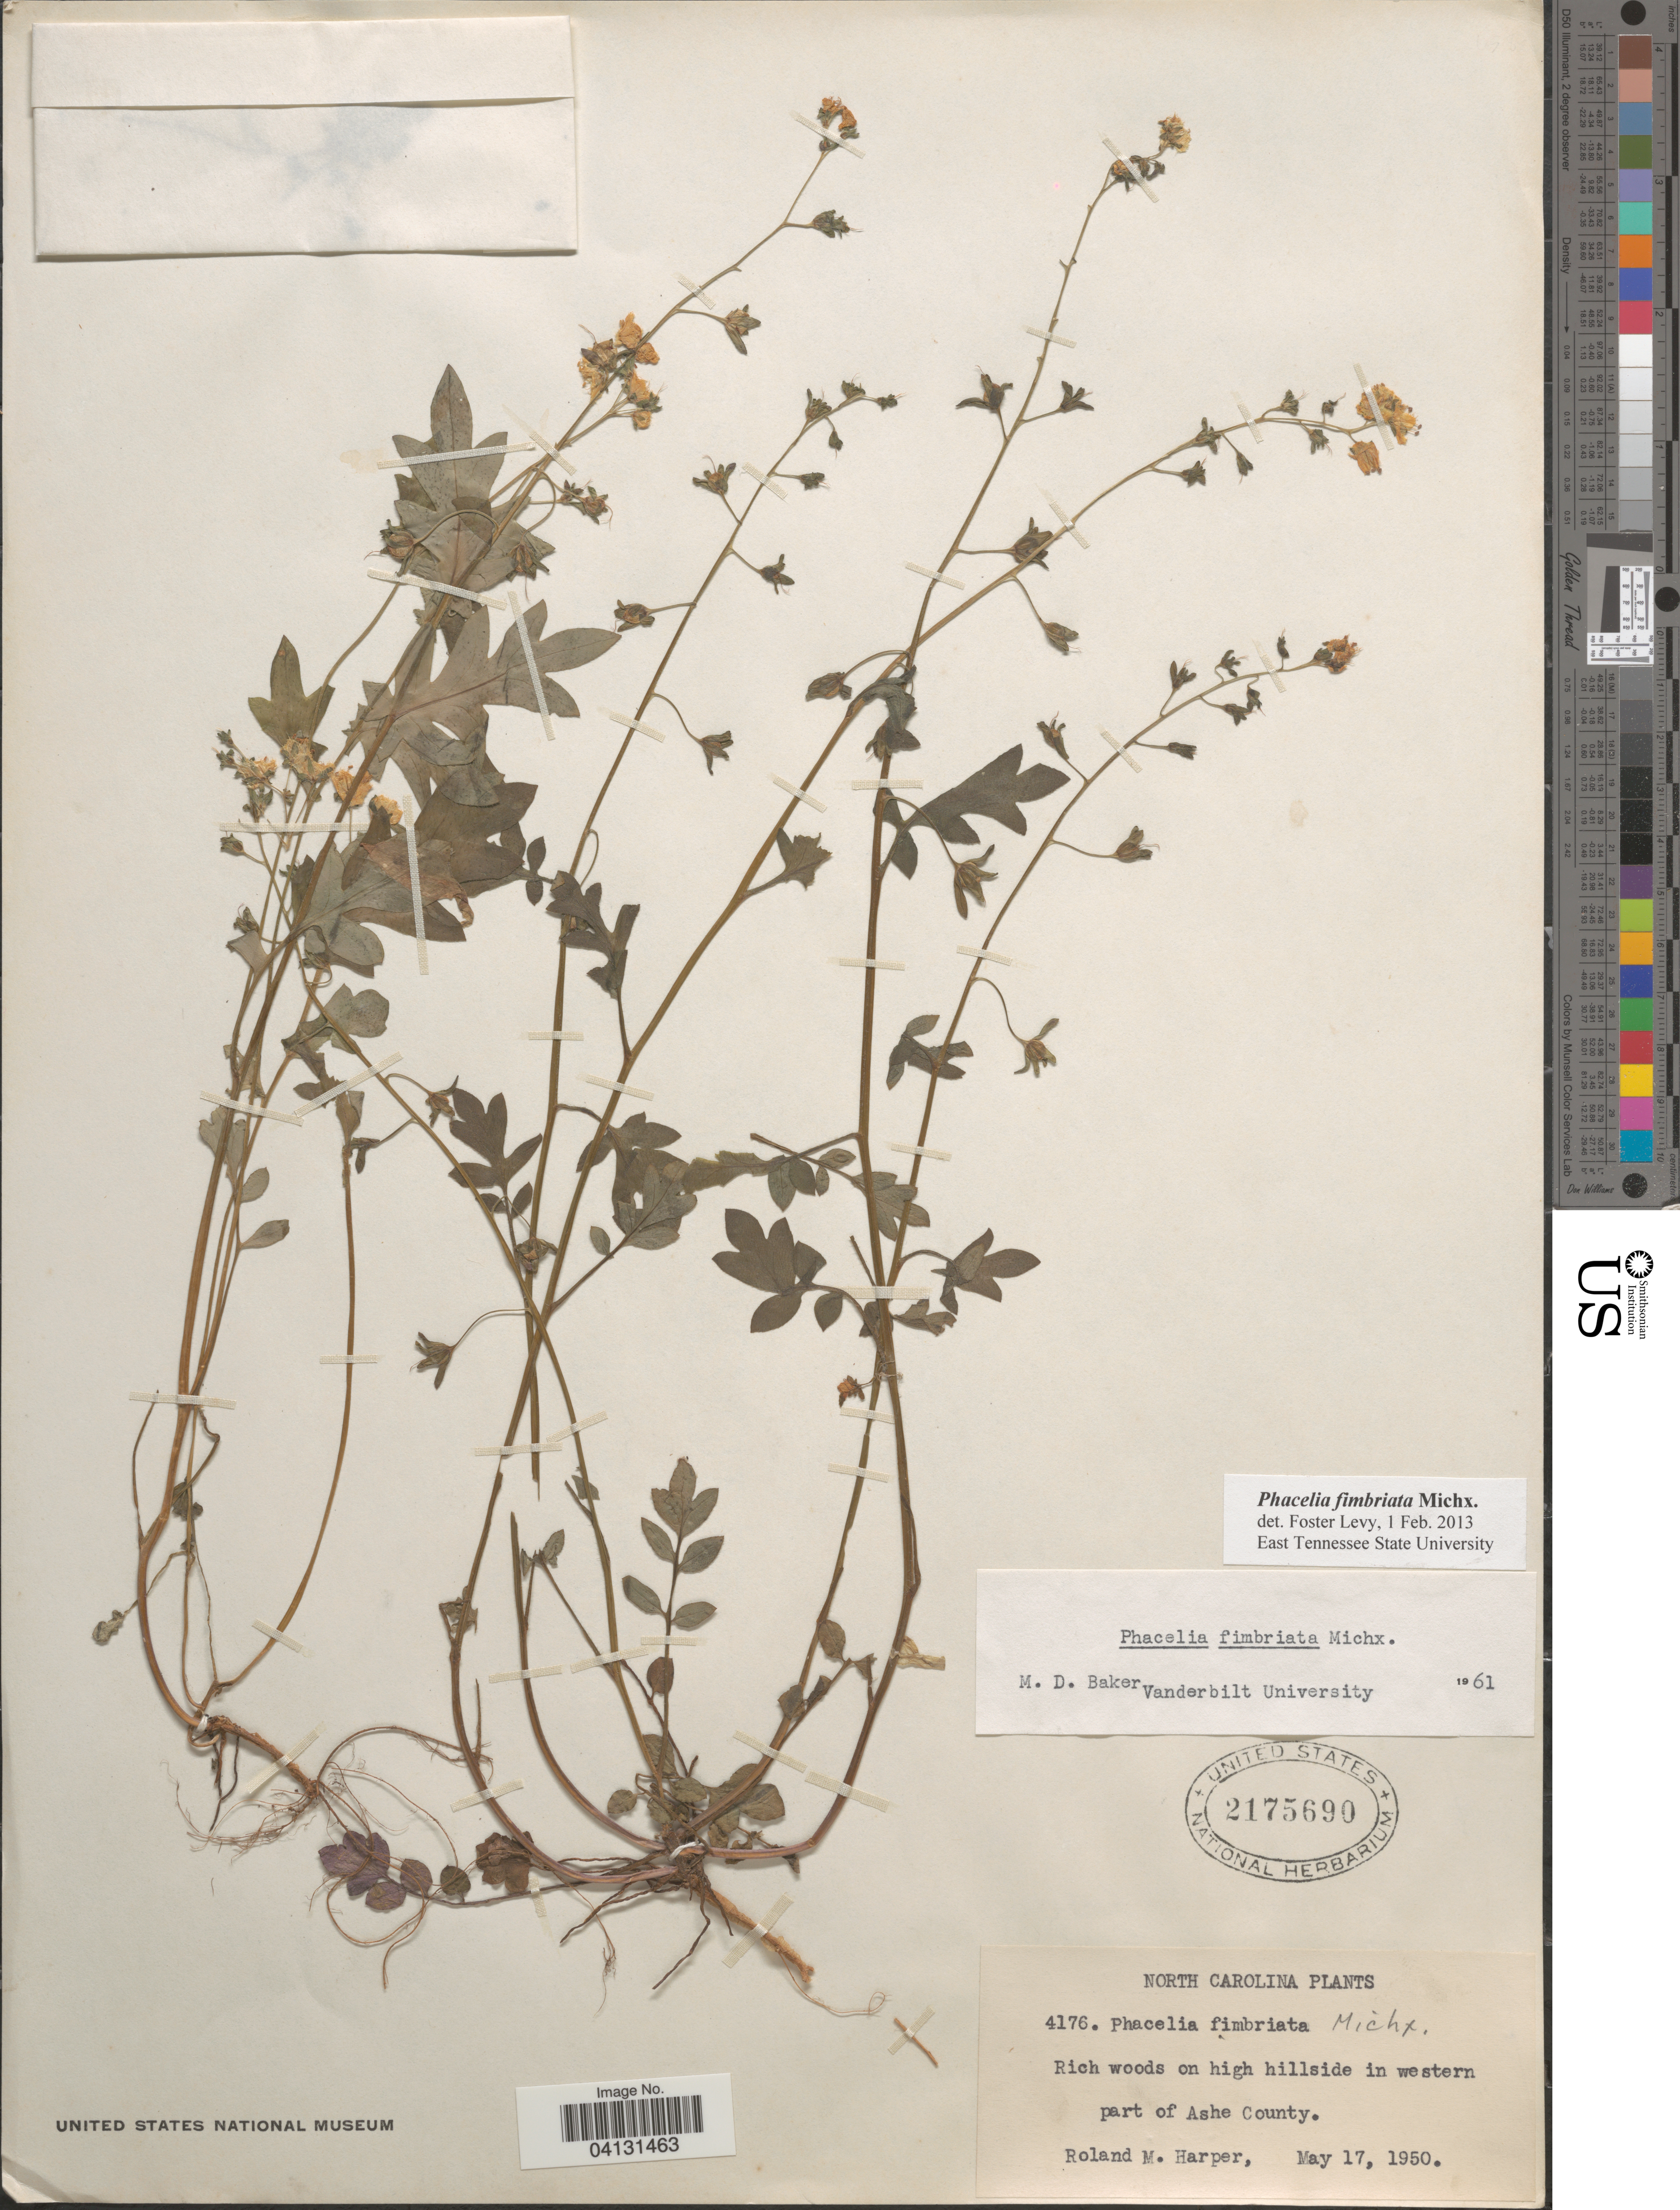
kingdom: Plantae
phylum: Tracheophyta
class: Magnoliopsida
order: Boraginales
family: Hydrophyllaceae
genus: Phacelia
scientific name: Phacelia fimbriata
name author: Michx.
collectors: R. M. Harper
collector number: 4176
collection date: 1950-05-17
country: United States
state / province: North Carolina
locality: Rich woods on high hillside in western part of Ashe County.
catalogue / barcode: US 2175690